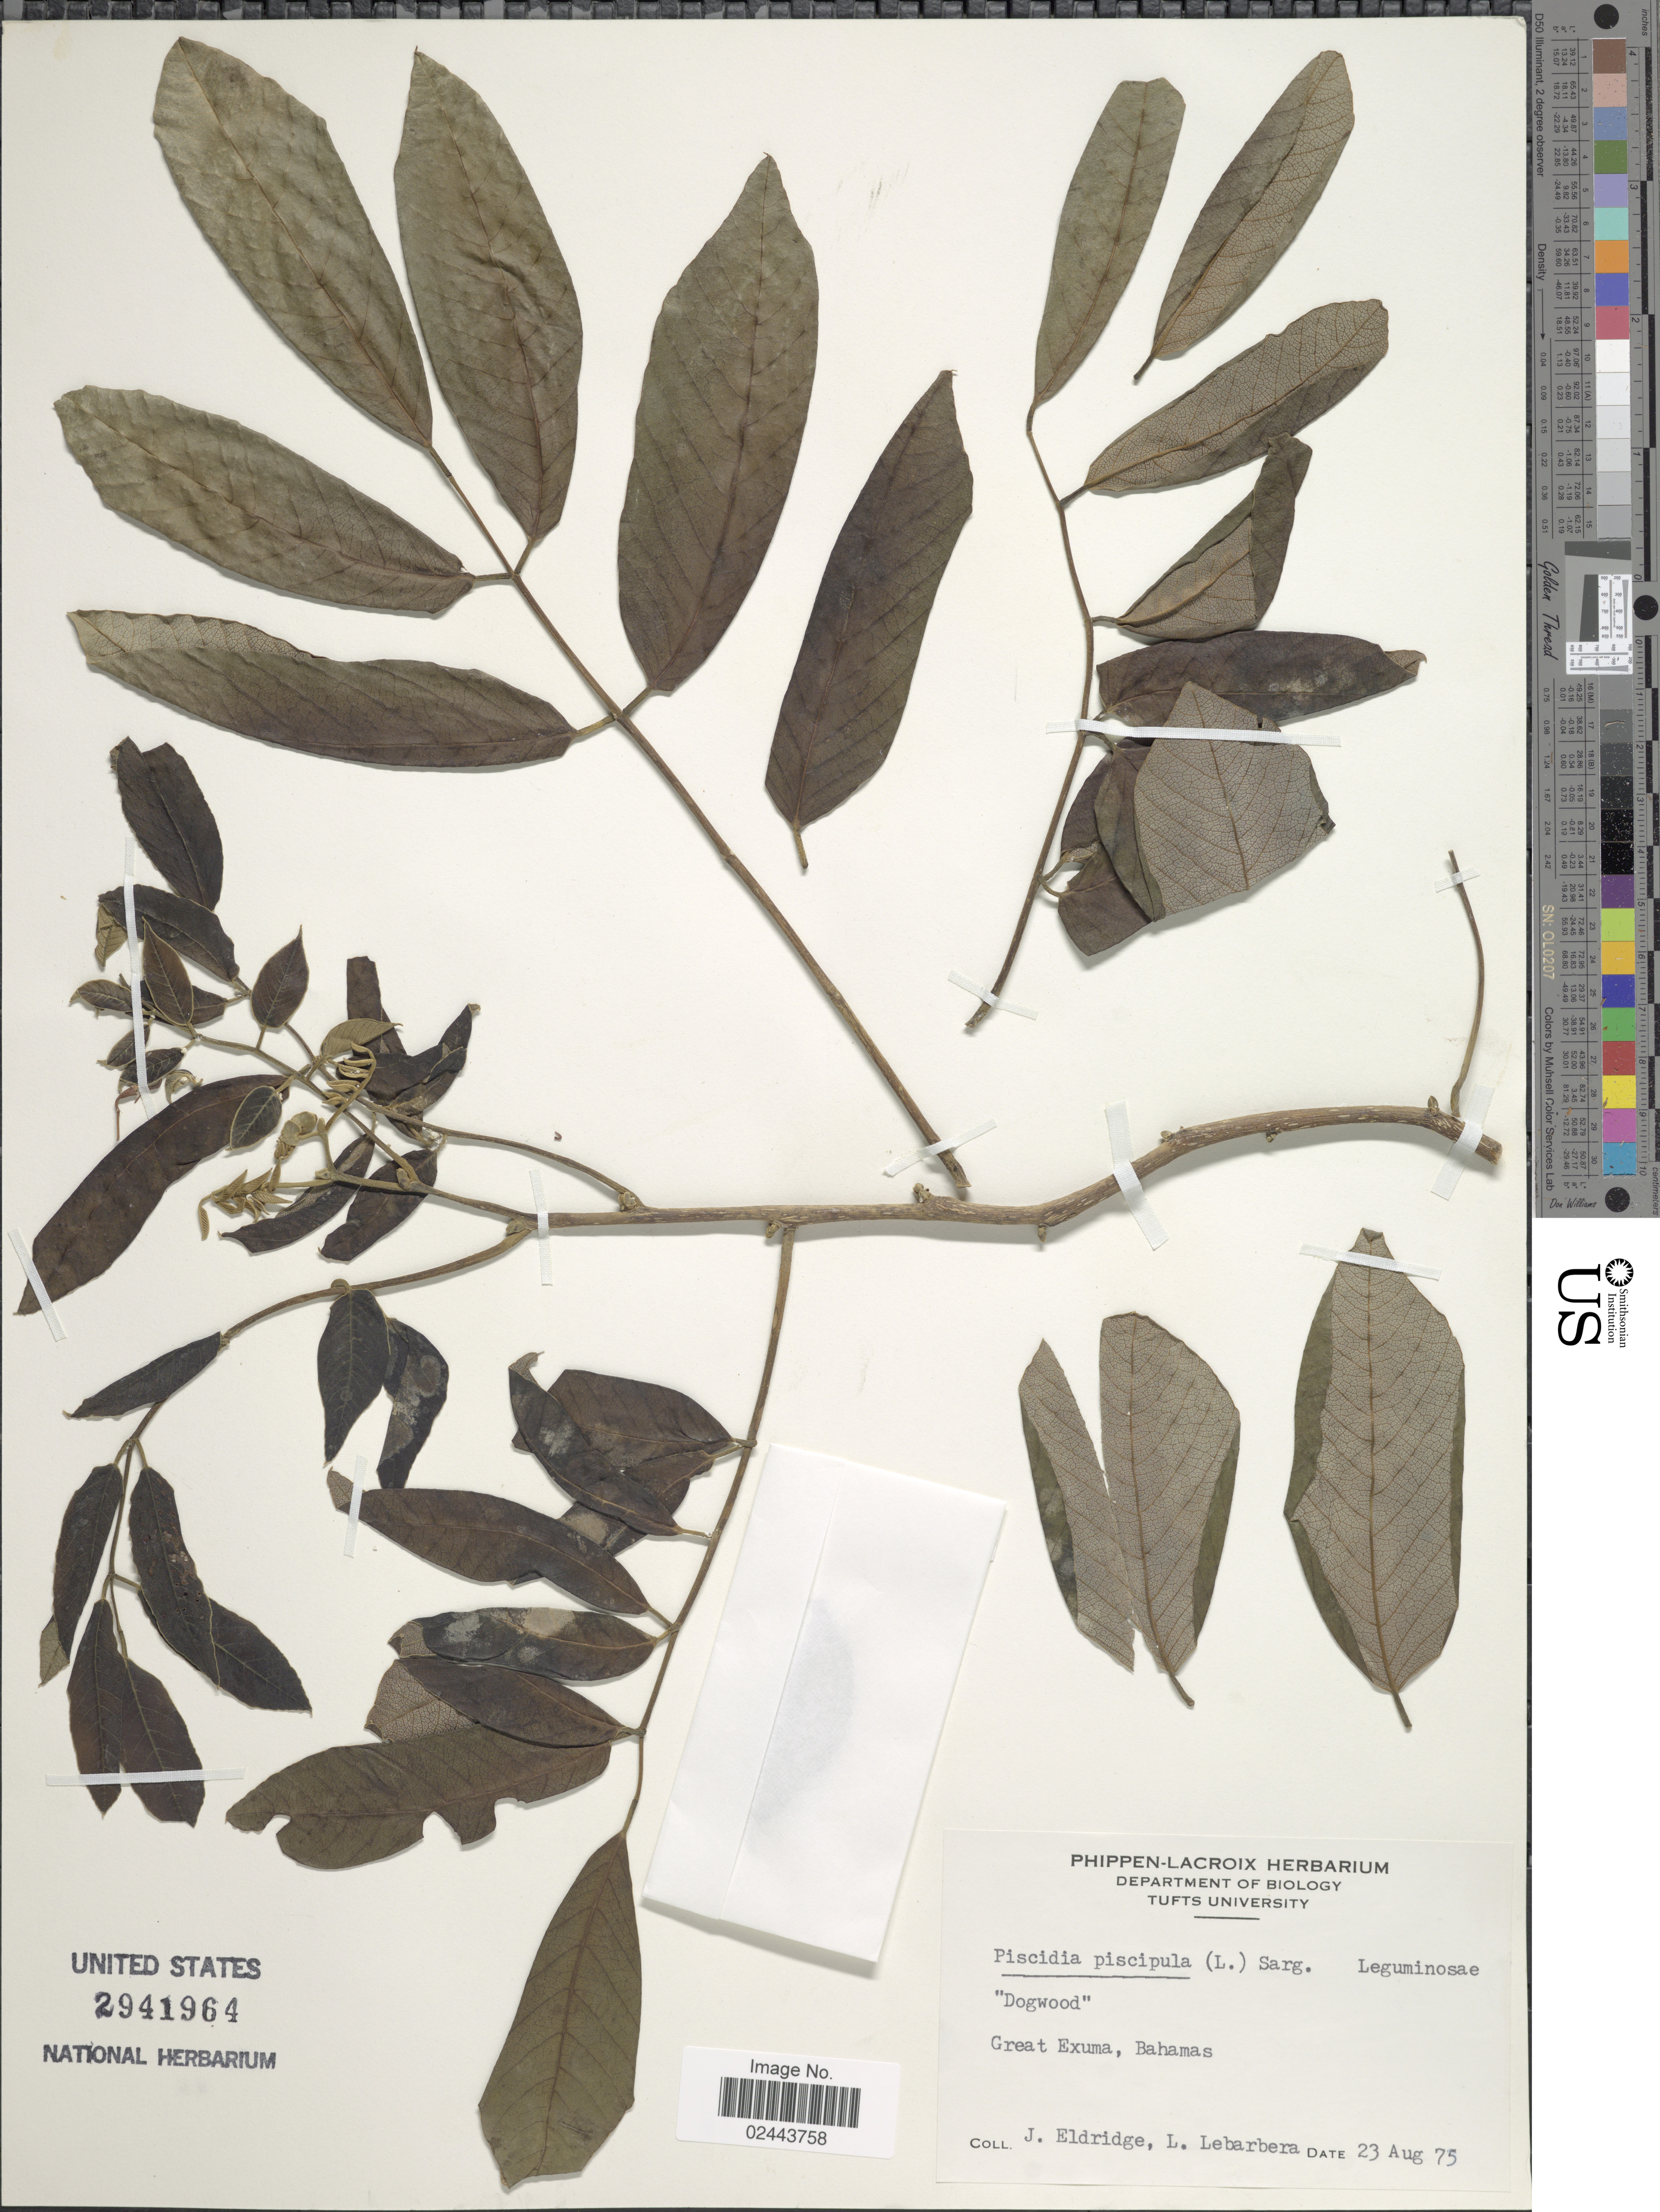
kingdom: Plantae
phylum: Tracheophyta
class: Magnoliopsida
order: Fabales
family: Fabaceae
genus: Piscidia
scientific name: Piscidia piscipula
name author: (L.) Sarg.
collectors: J. Eldridge & L. Lebarbera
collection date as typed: Transcribed d/m/y: 23/8/75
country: Bahamas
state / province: Exuma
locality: Great Exuma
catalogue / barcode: US 2941964